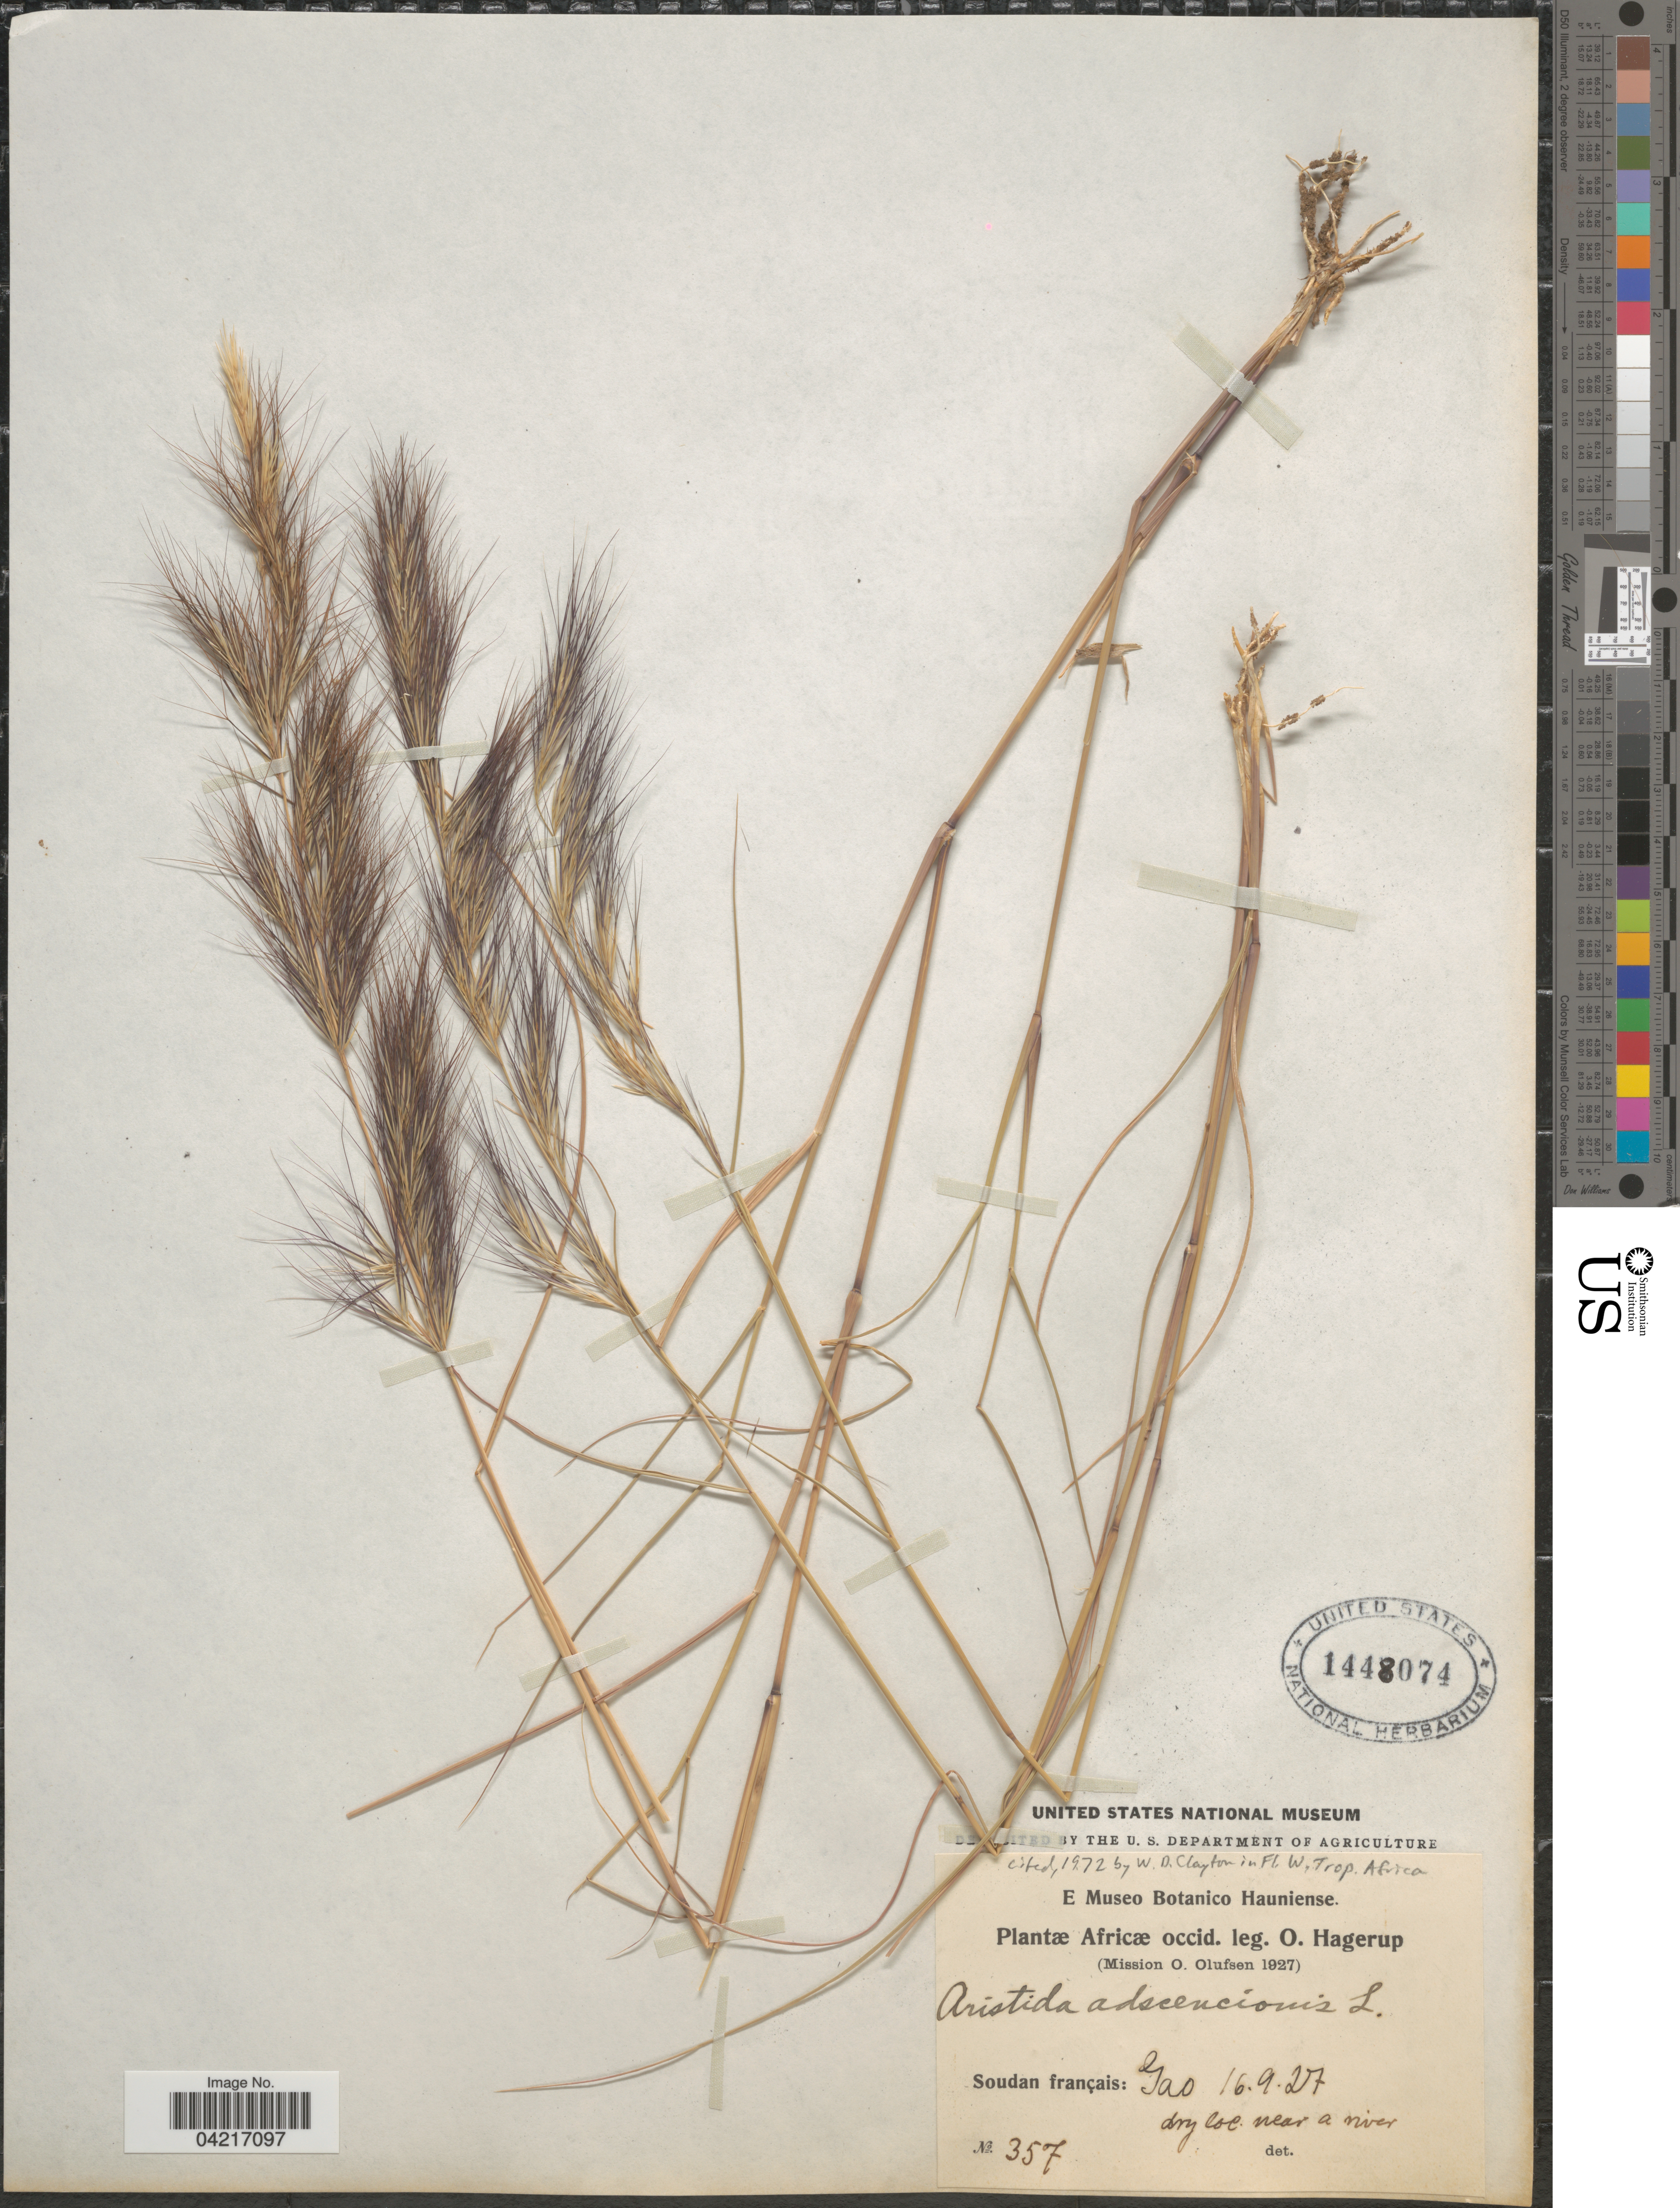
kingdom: Plantae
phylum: Tracheophyta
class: Liliopsida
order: Poales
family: Poaceae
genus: Aristida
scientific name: Aristida adscensionis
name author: L.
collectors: O. Hagerup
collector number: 357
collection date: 1927-09-16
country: Mali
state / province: Gao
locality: Africæ occid. (Mission O. Olufsen 1927). Soudan français: Gao. dry loc. near a river.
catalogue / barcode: US 1448074